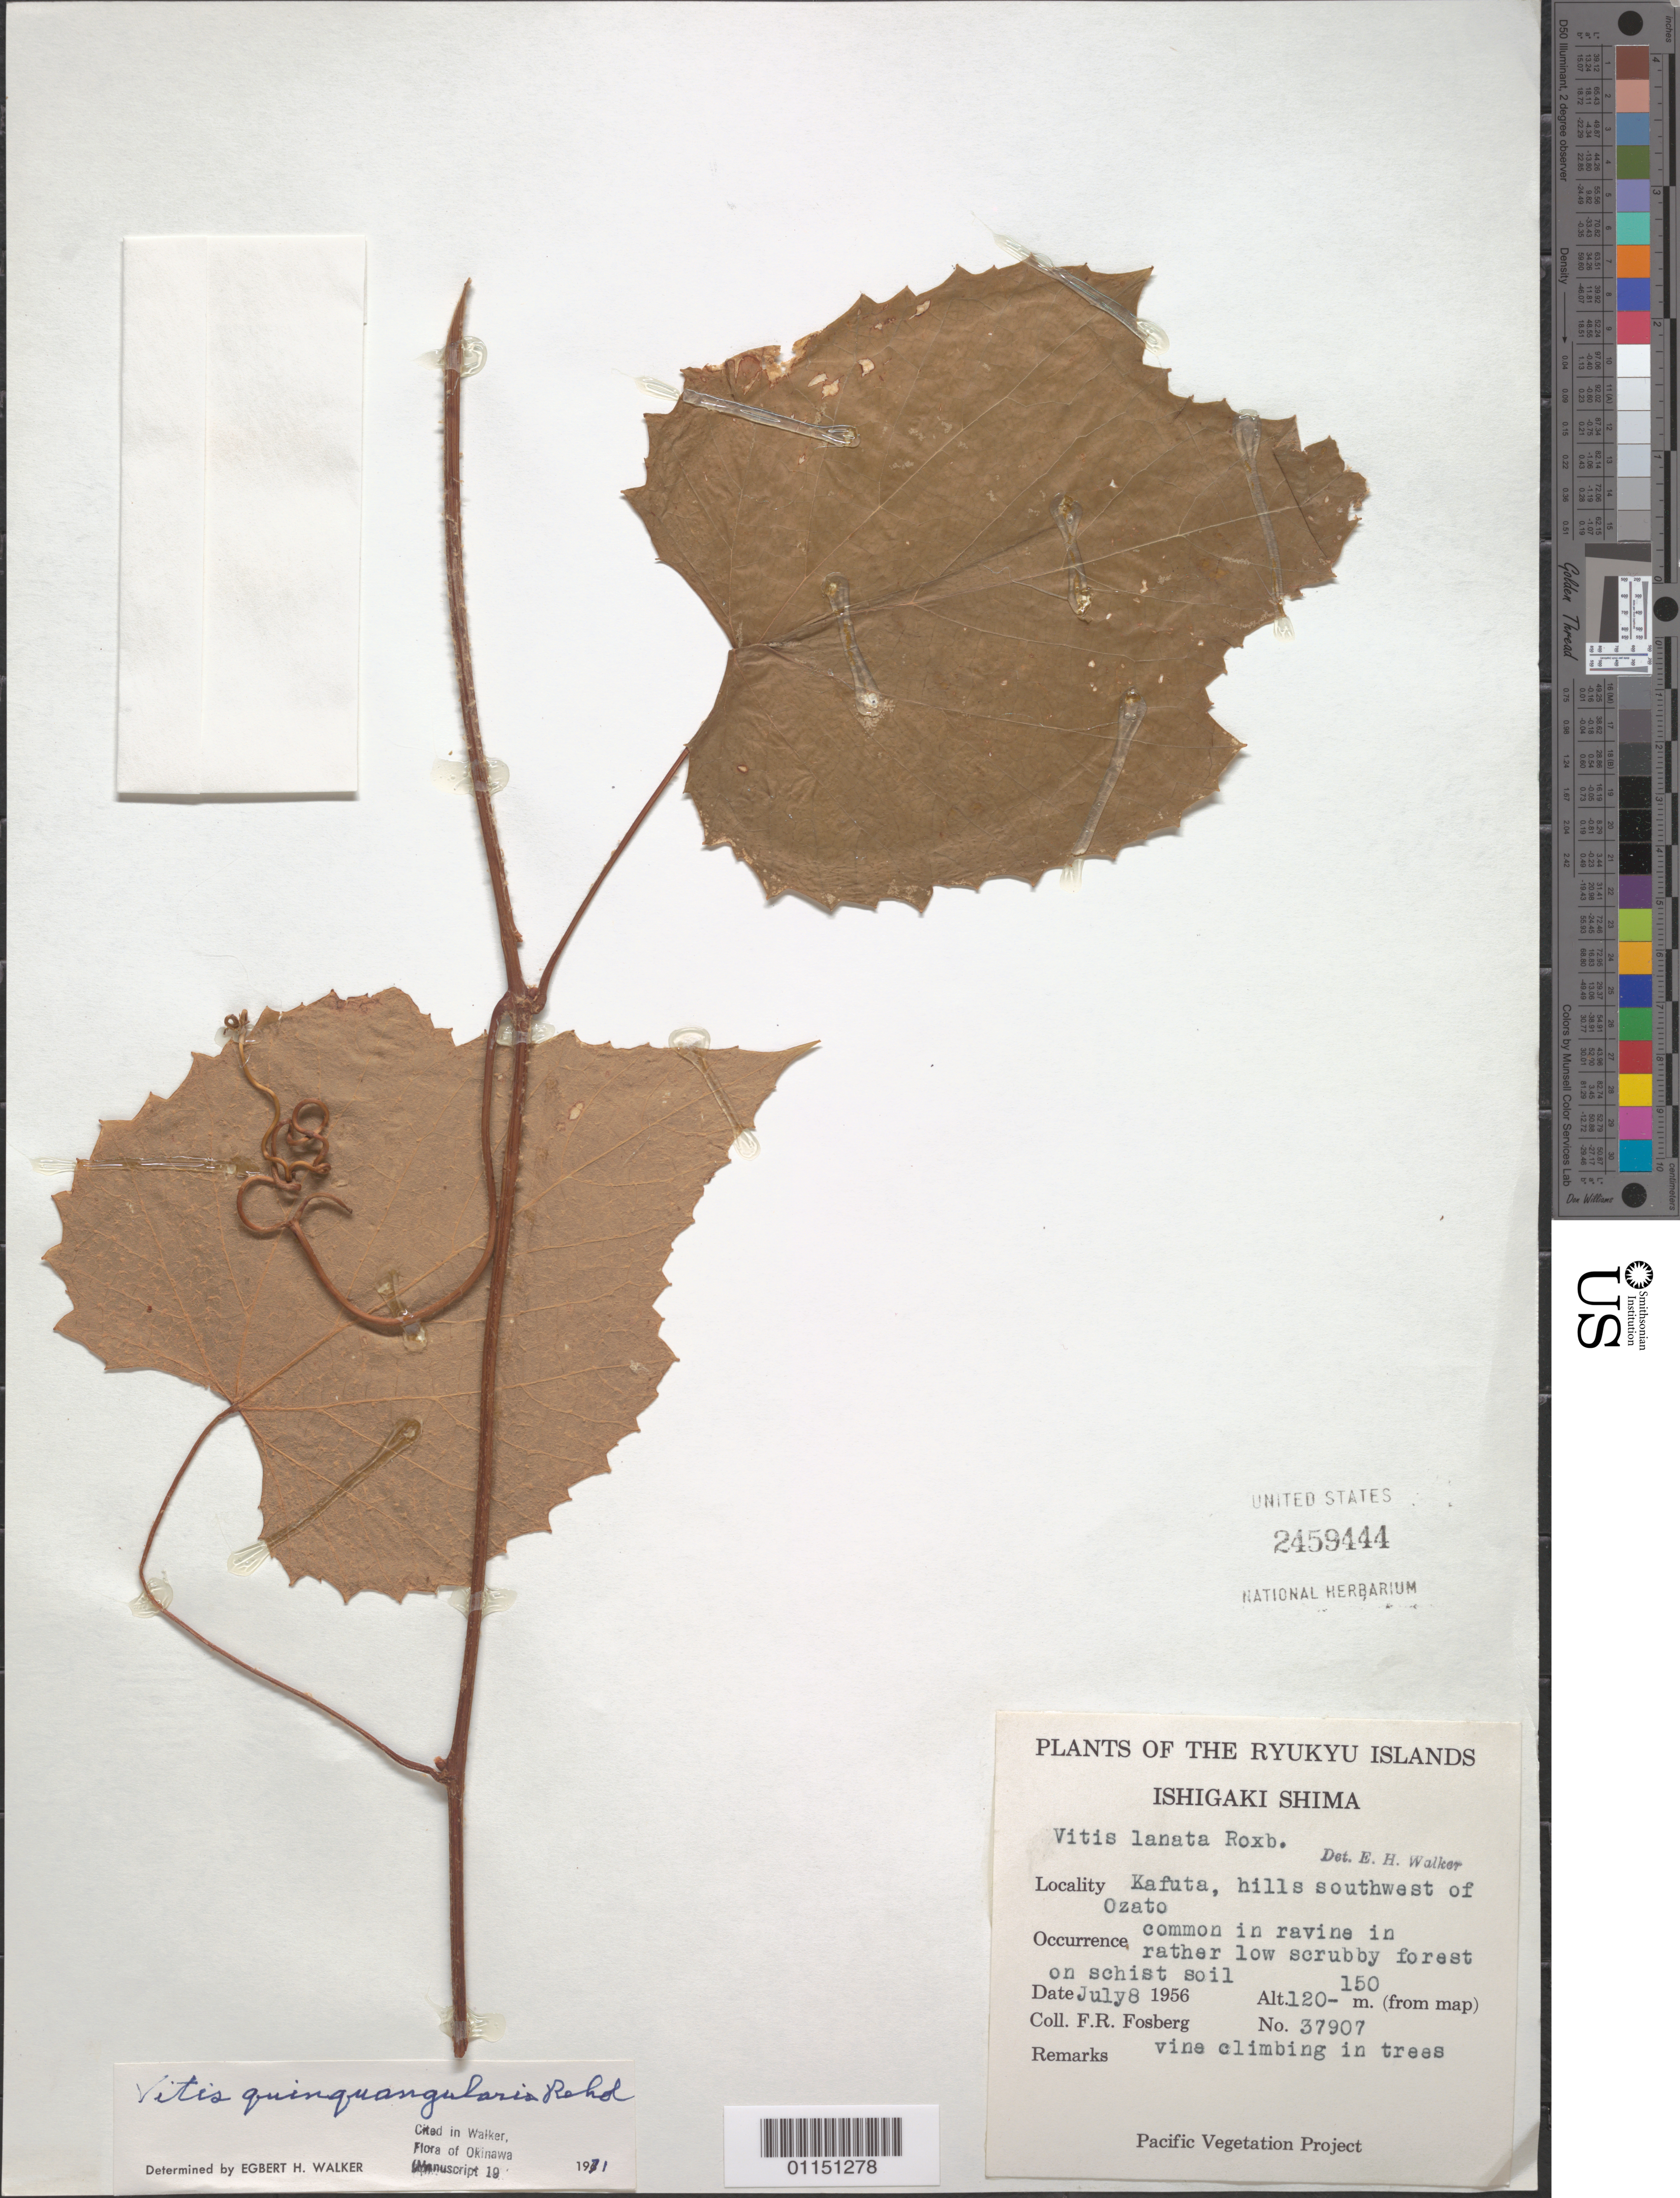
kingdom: Plantae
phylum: Tracheophyta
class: Magnoliopsida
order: Vitales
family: Vitaceae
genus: Vitis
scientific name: Vitis quinquangularis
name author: Rehder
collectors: F. R. Fosberg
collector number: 37907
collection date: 1956-07-08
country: Japan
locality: Ishigaki Shima. Kafuta, hills SW of Ozato.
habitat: Common in ravine in rather low scrubby forest, on schist soil. Vine climbing in trees.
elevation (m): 120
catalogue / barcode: US 2459444